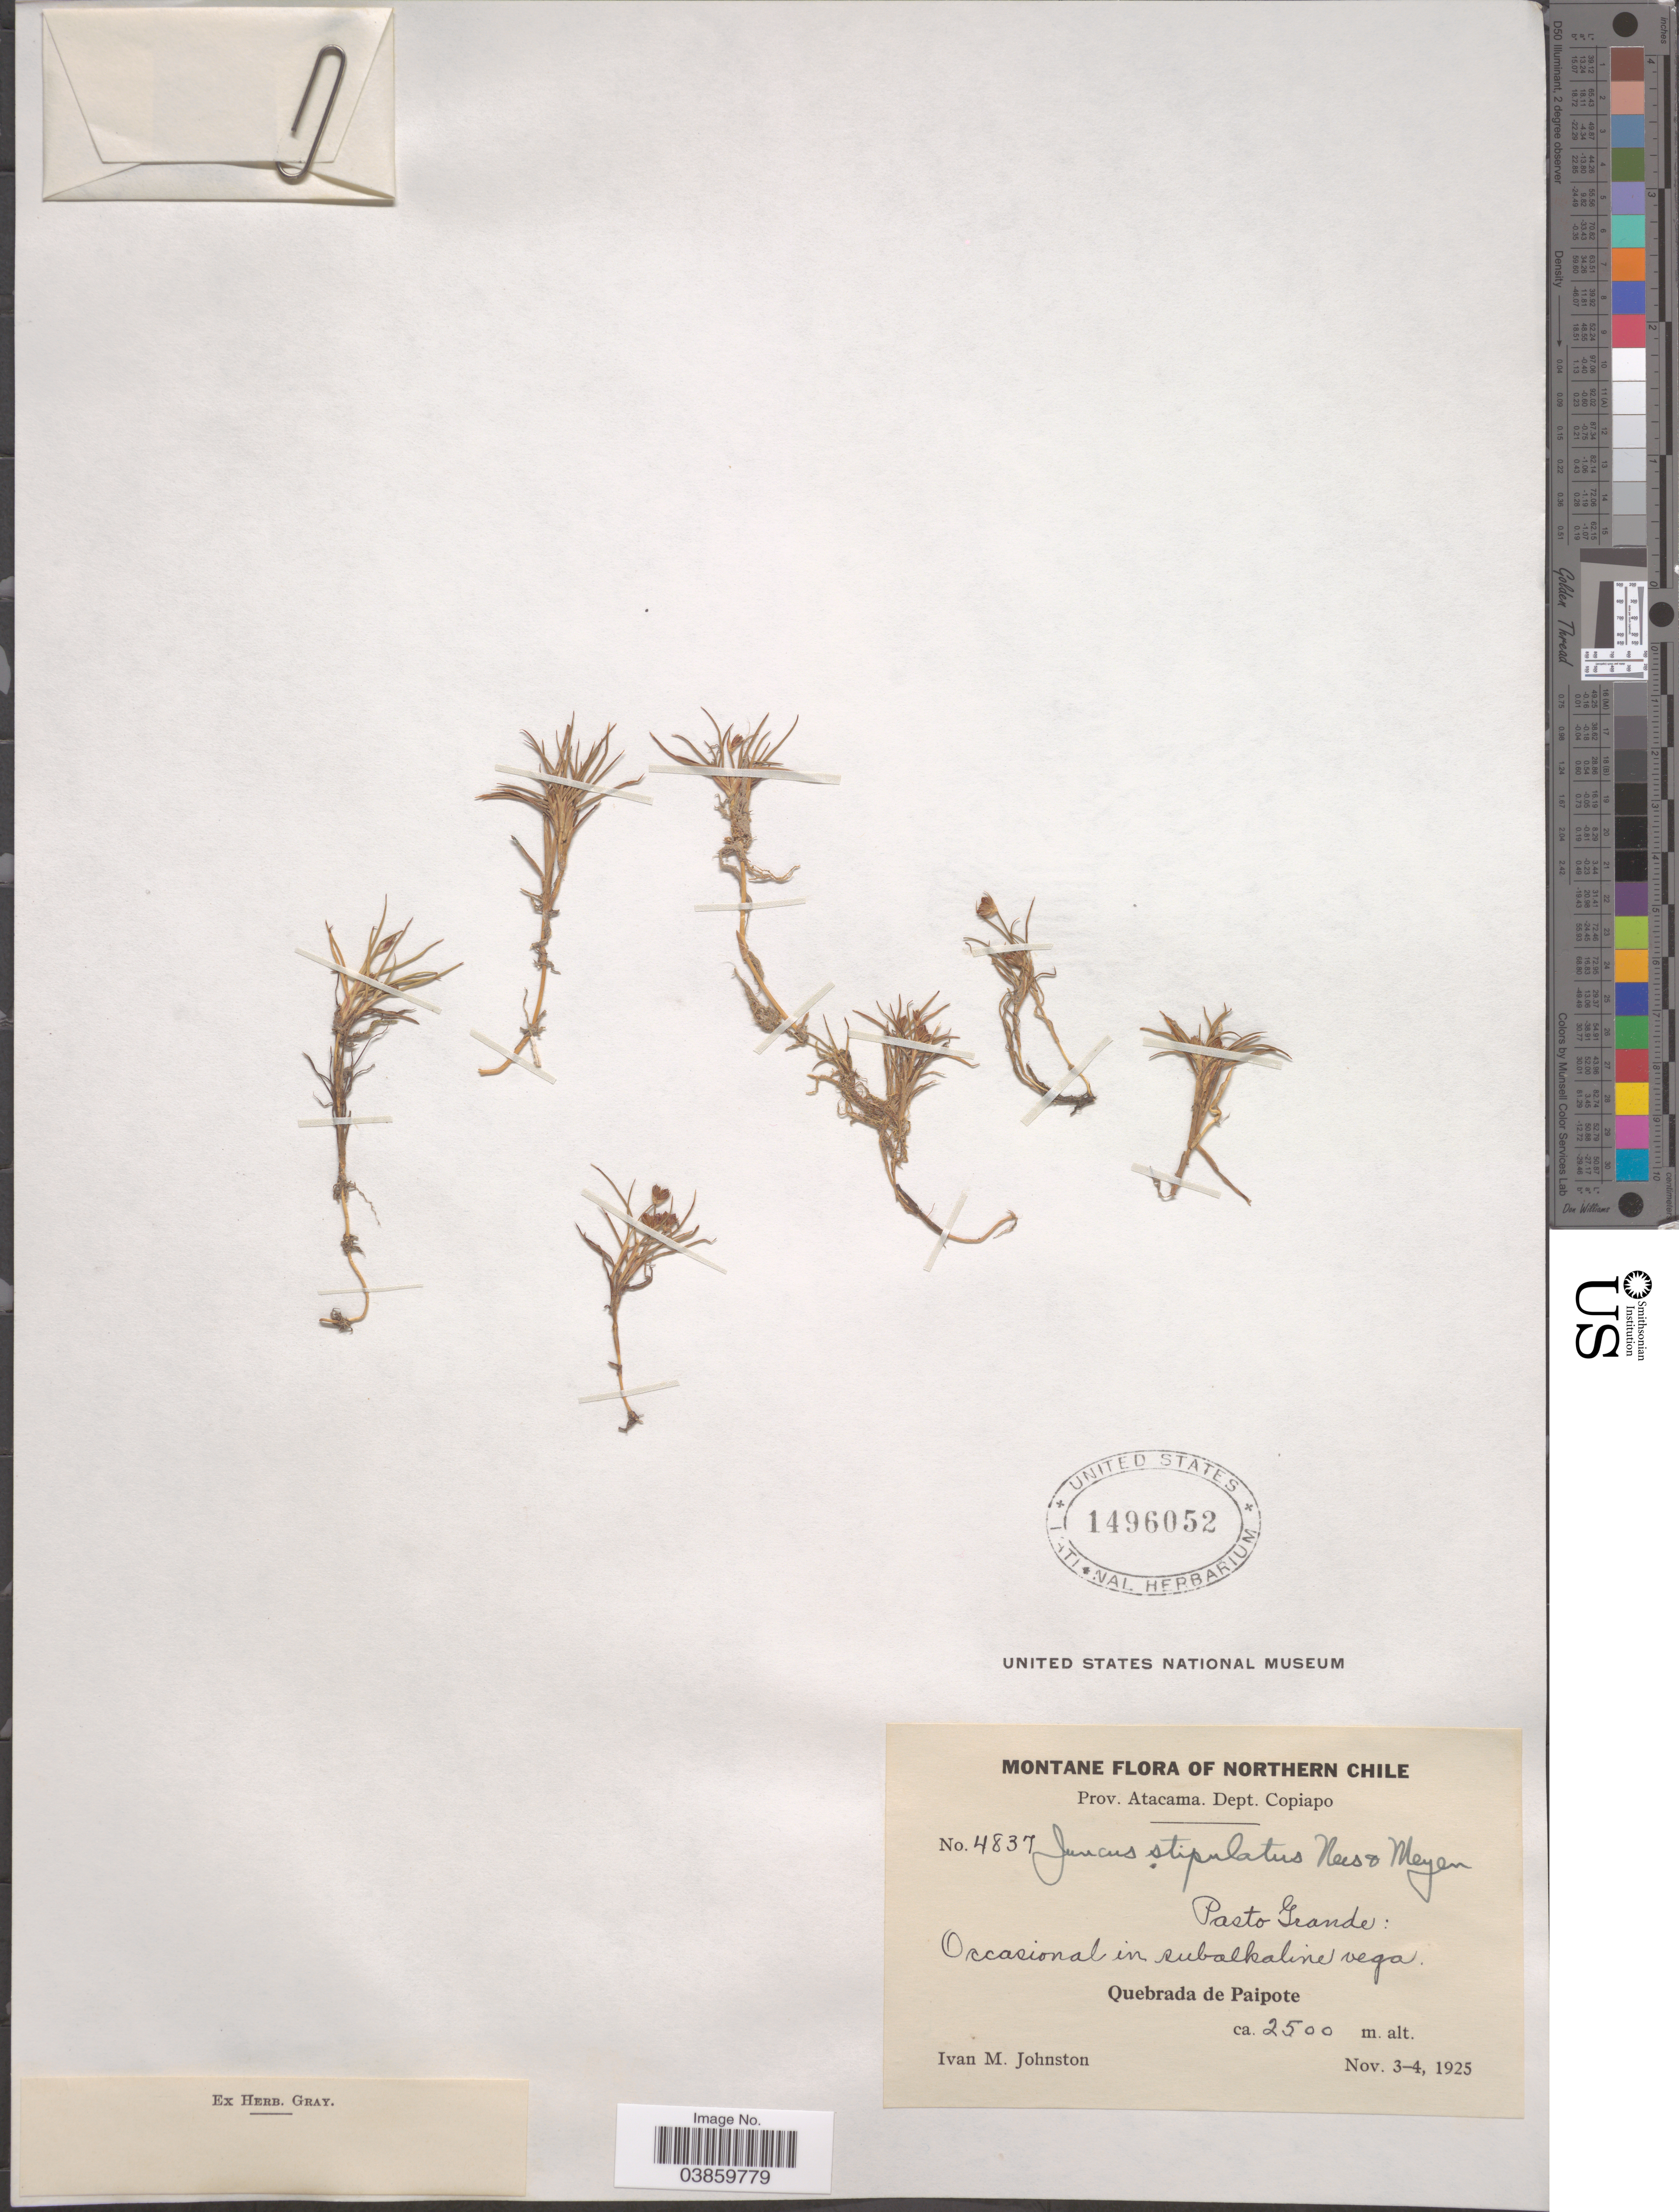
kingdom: Plantae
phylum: Tracheophyta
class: Liliopsida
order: Poales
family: Juncaceae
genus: Juncus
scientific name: Juncus stipulatus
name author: Nees & Meyen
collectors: I.M. Johnston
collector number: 4837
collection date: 1925-11-03/1925-11-04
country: Chile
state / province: Atacama (III)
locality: Northern Chile. Dept. Copiapo. Pasto Grande: in subalpine vega. Quebrada de Paipote.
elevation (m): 2500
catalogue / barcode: US 1496052